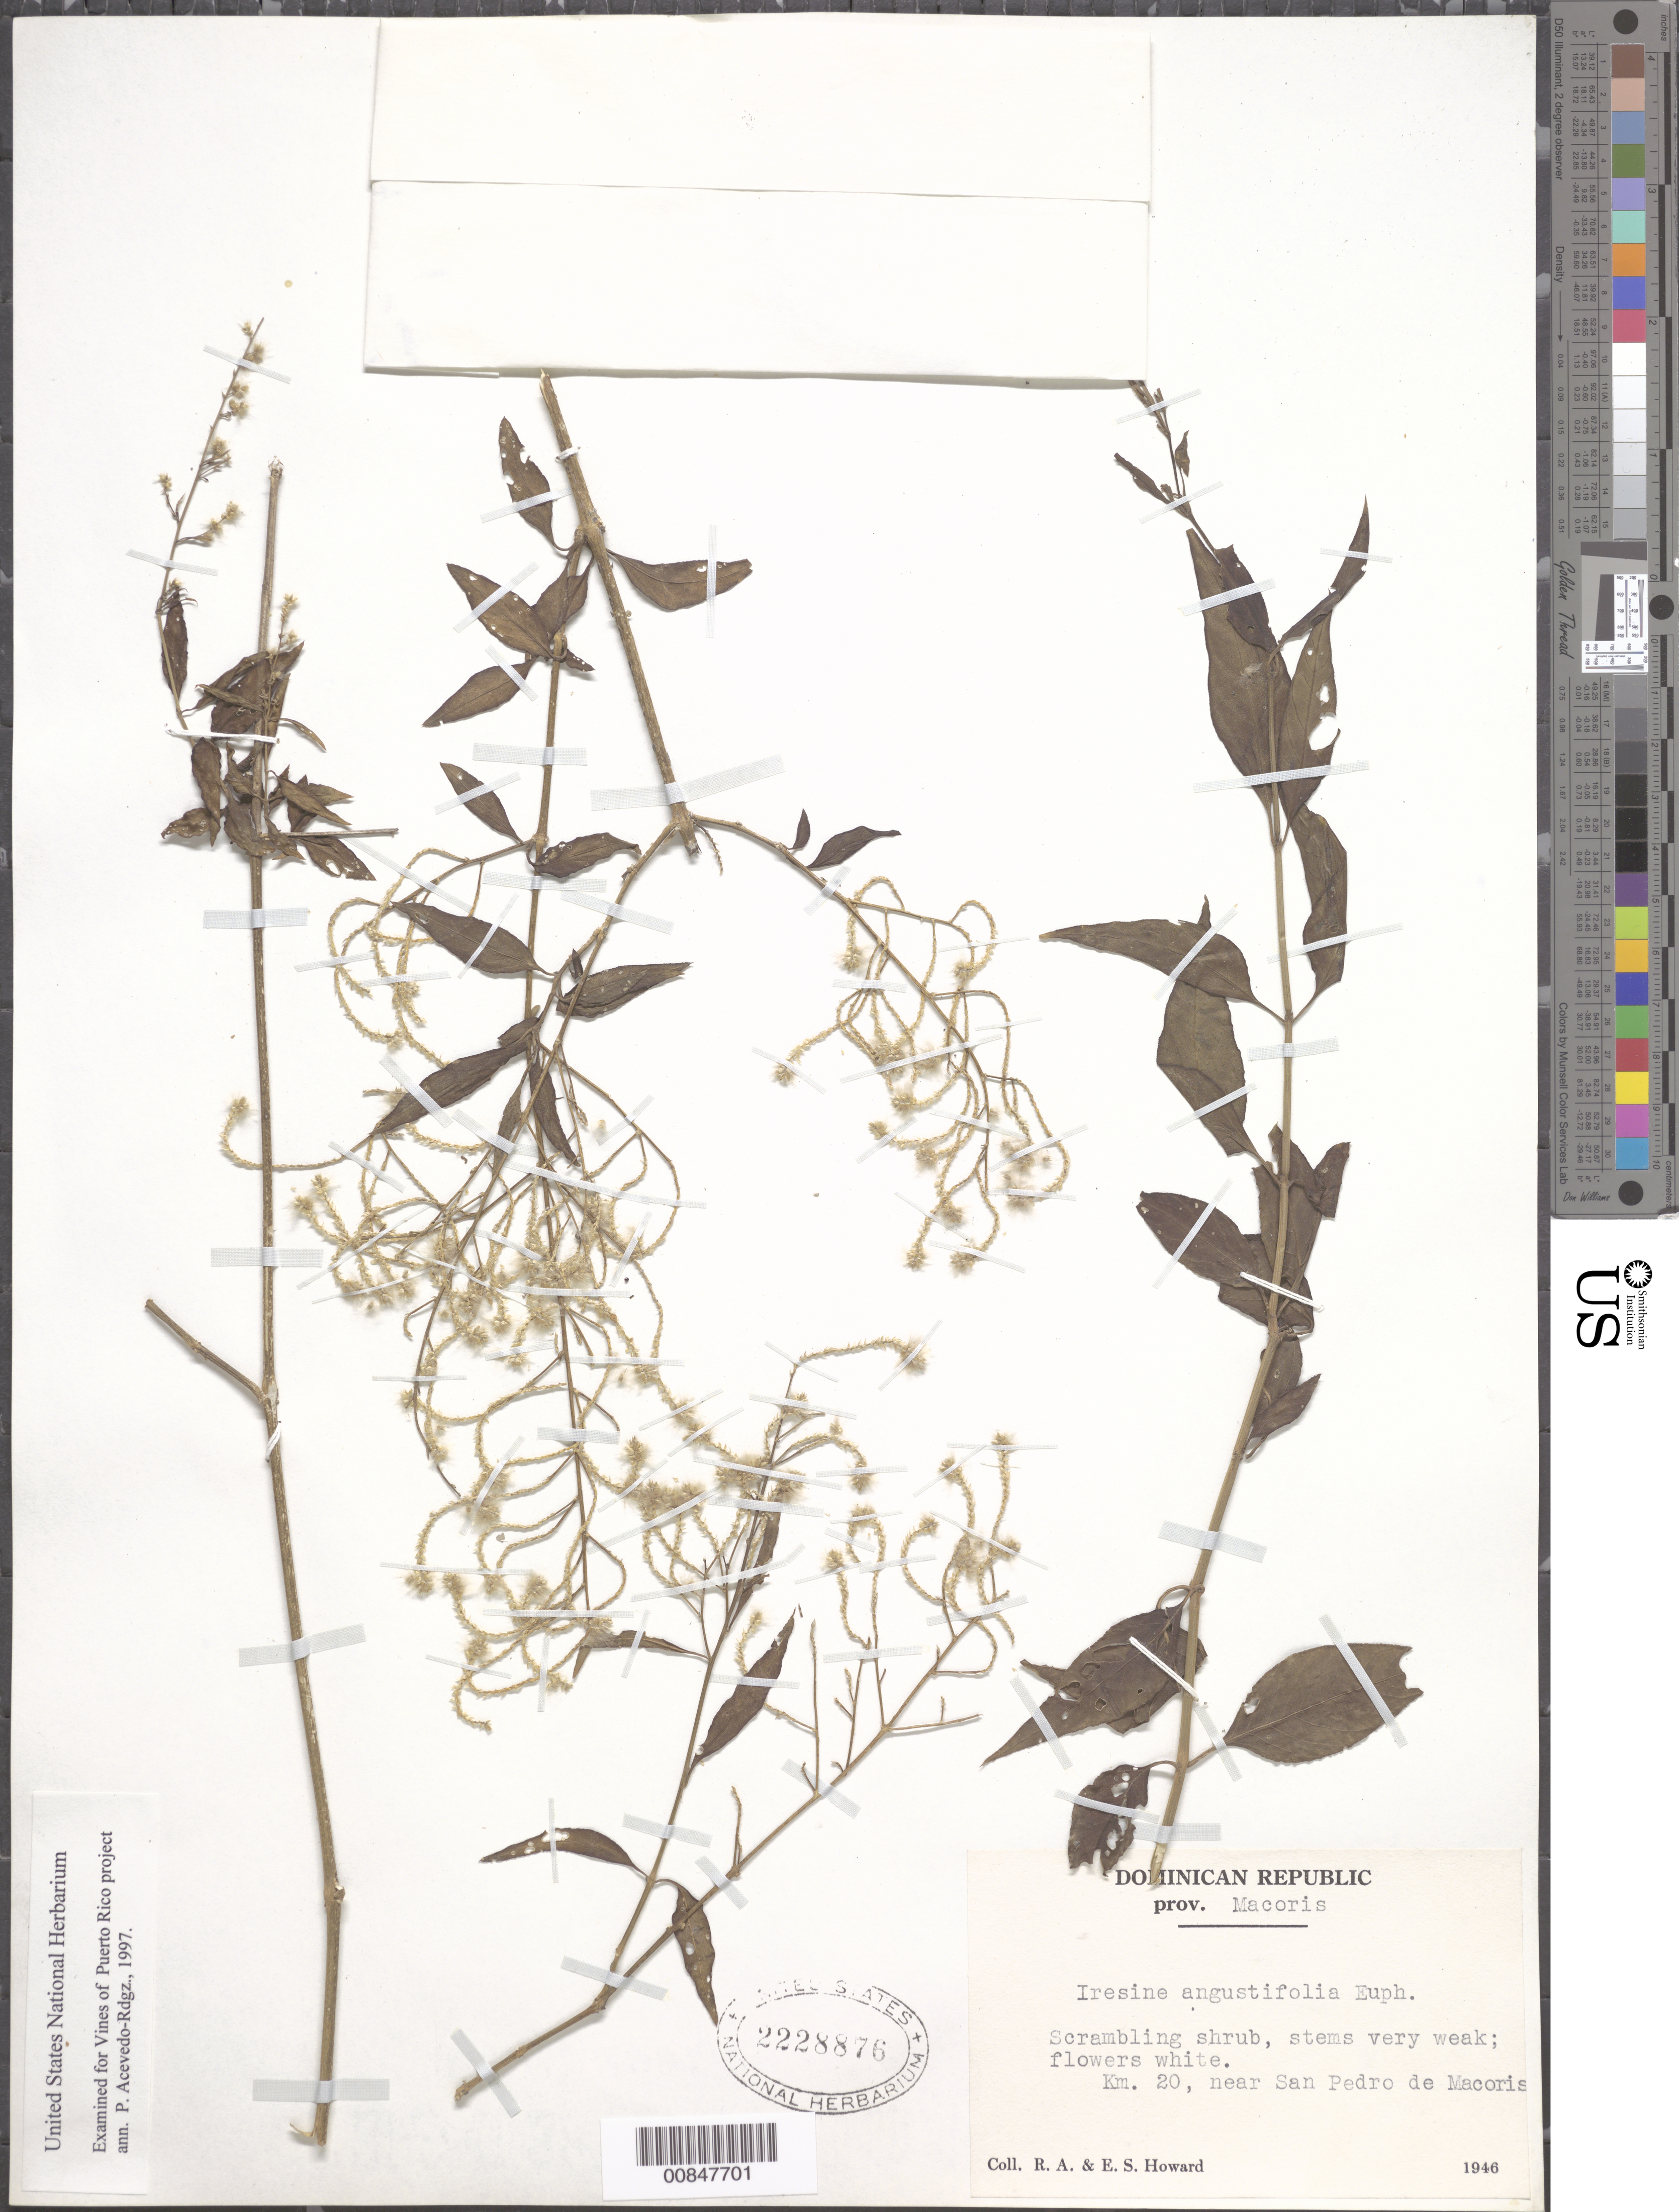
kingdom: Plantae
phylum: Tracheophyta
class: Magnoliopsida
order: Caryophyllales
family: Amaranthaceae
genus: Iresine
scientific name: Iresine angustifolia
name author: Euphrasén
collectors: R. A. Howard & E. S. Howard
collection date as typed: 1946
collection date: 1946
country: Dominican Republic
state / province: San Pedro de Macoris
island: Hispaniola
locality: Km. 20 near San Pedro de macoris.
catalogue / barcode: US 2228876